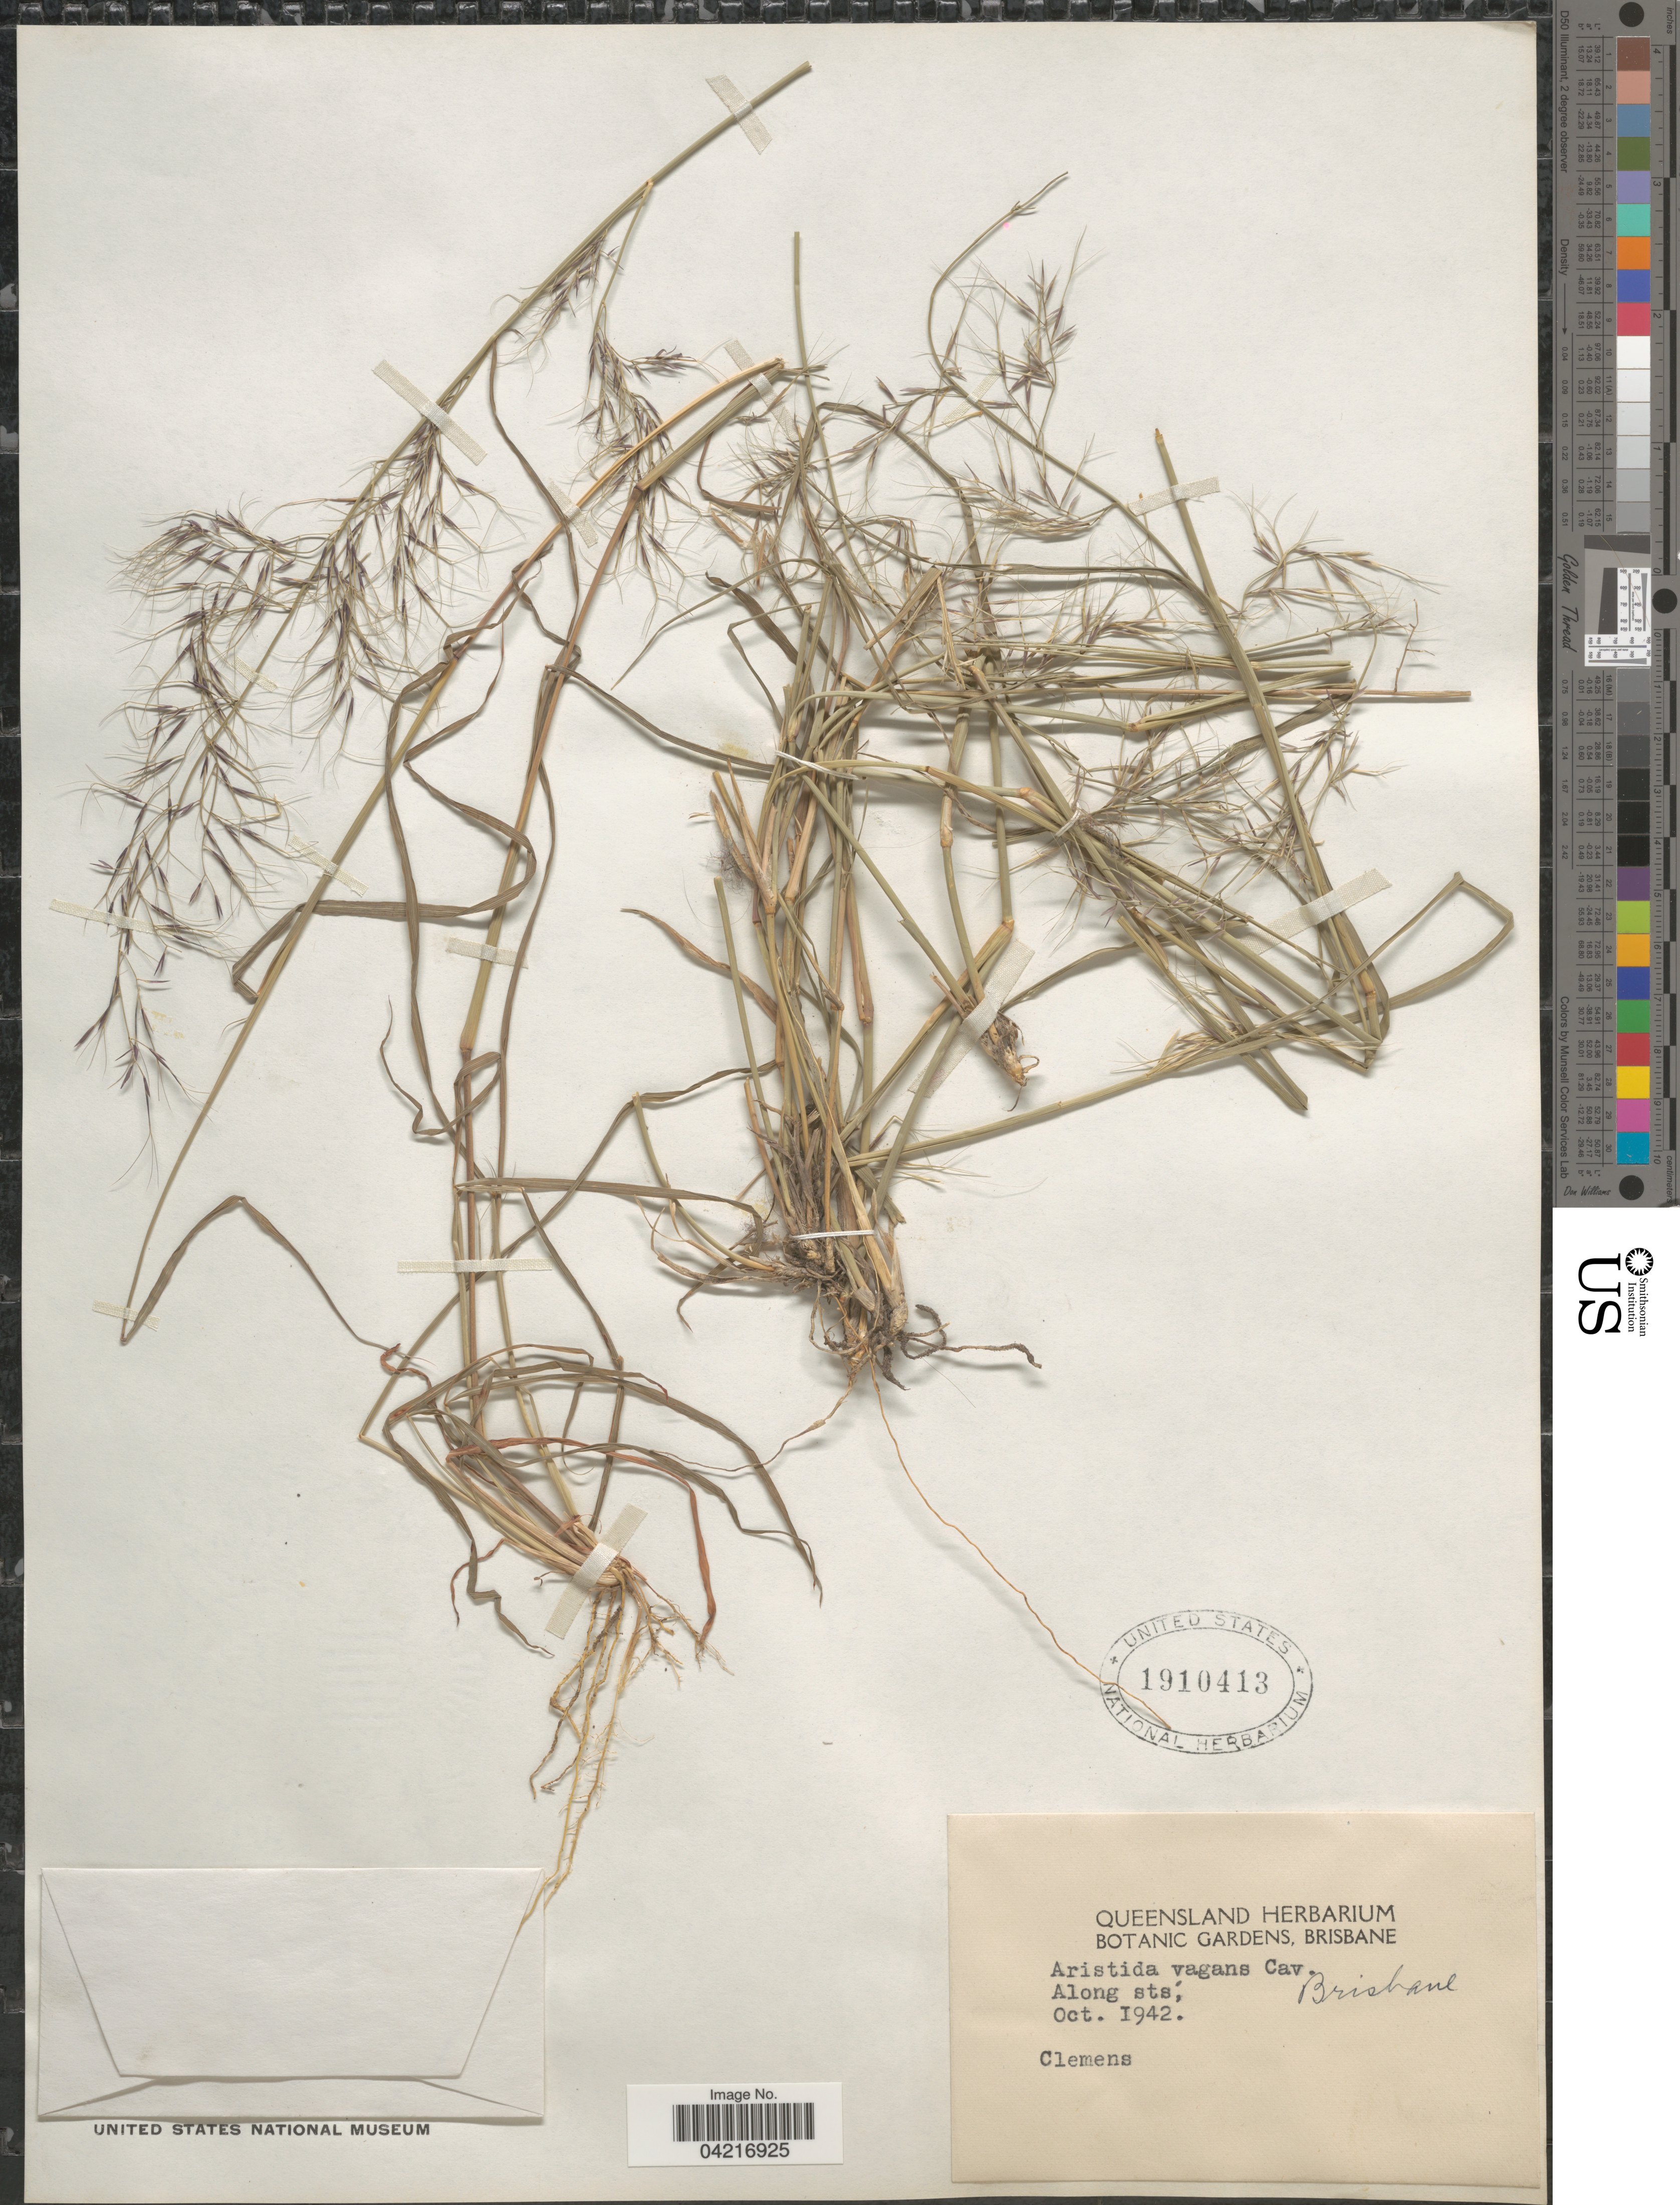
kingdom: Plantae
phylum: Tracheophyta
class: Liliopsida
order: Poales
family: Poaceae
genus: Aristida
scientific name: Aristida vagans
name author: Cav.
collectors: -. Clemens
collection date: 1942-10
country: Australia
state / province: Queensland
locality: Along sts, Brisbane.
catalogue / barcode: US 1910413